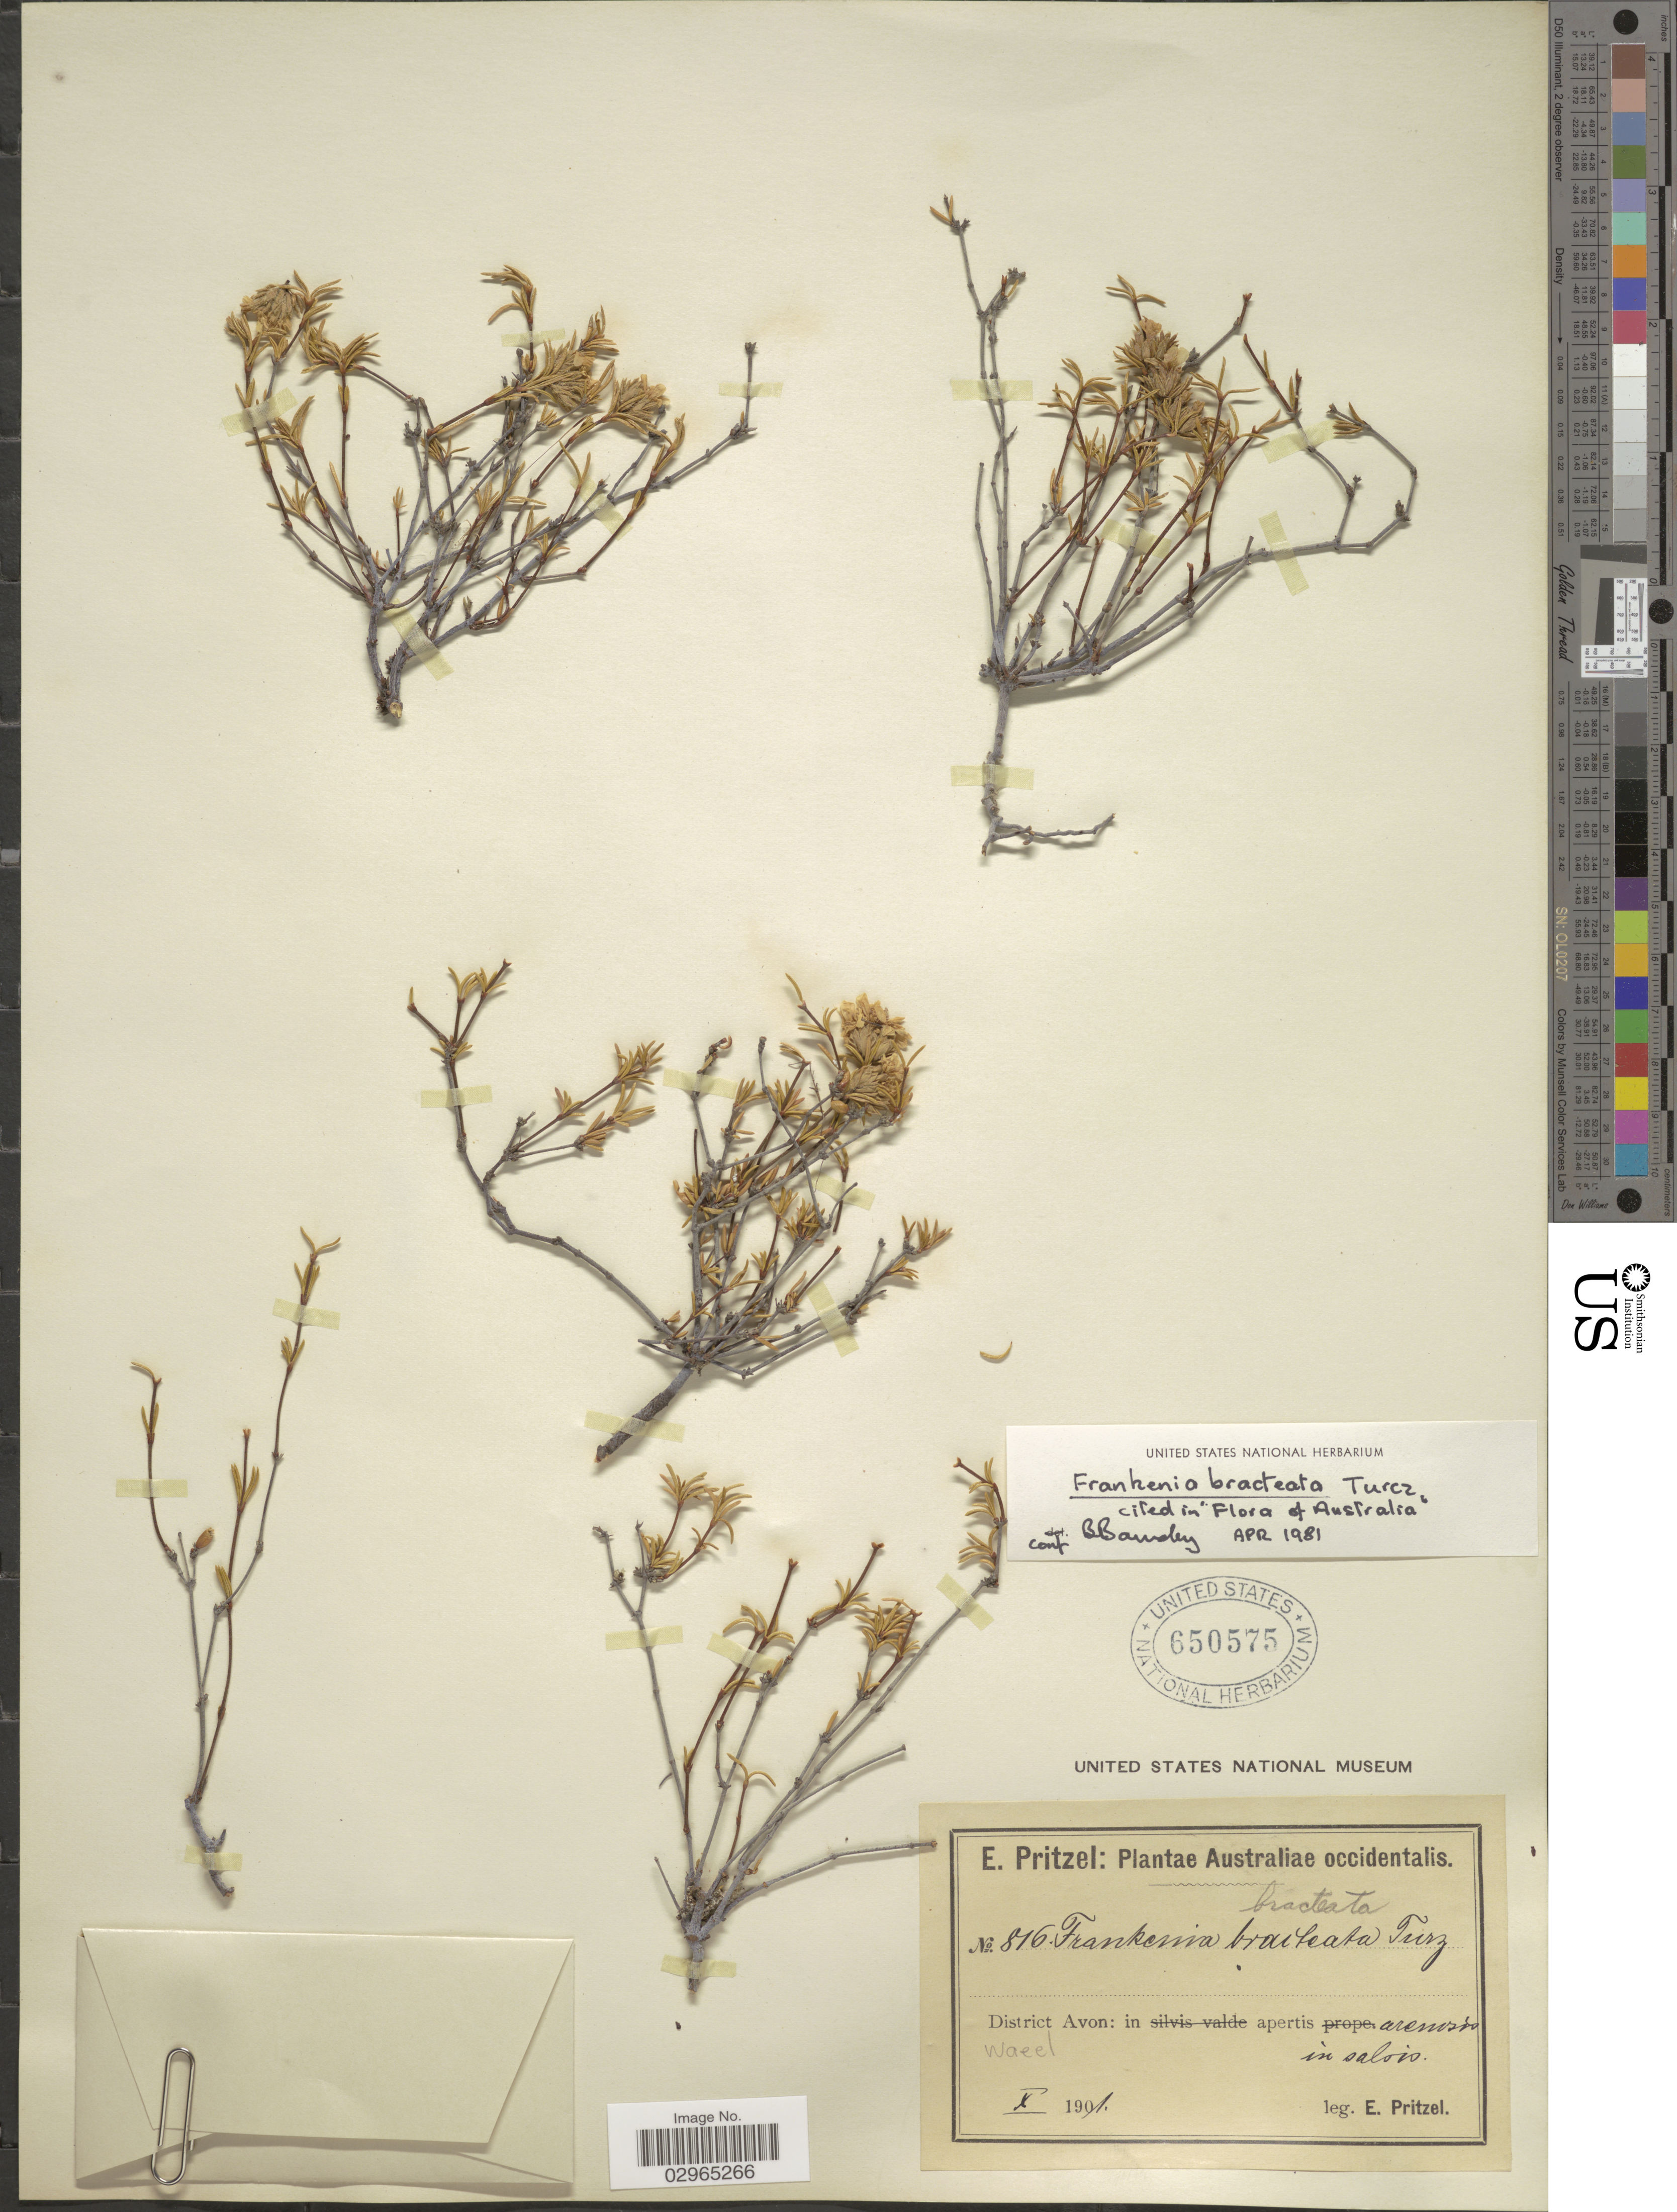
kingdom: Plantae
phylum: Tracheophyta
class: Magnoliopsida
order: Caryophyllales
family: Frankeniaceae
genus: Frankenia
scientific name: Frankenia bracteata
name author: Turcz.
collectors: E. G. Pritzel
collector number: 816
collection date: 1901-10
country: Australia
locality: Australiae occidentalis. District Avon: in apertis arenosis in salsis, Waeel.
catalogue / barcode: US 650575